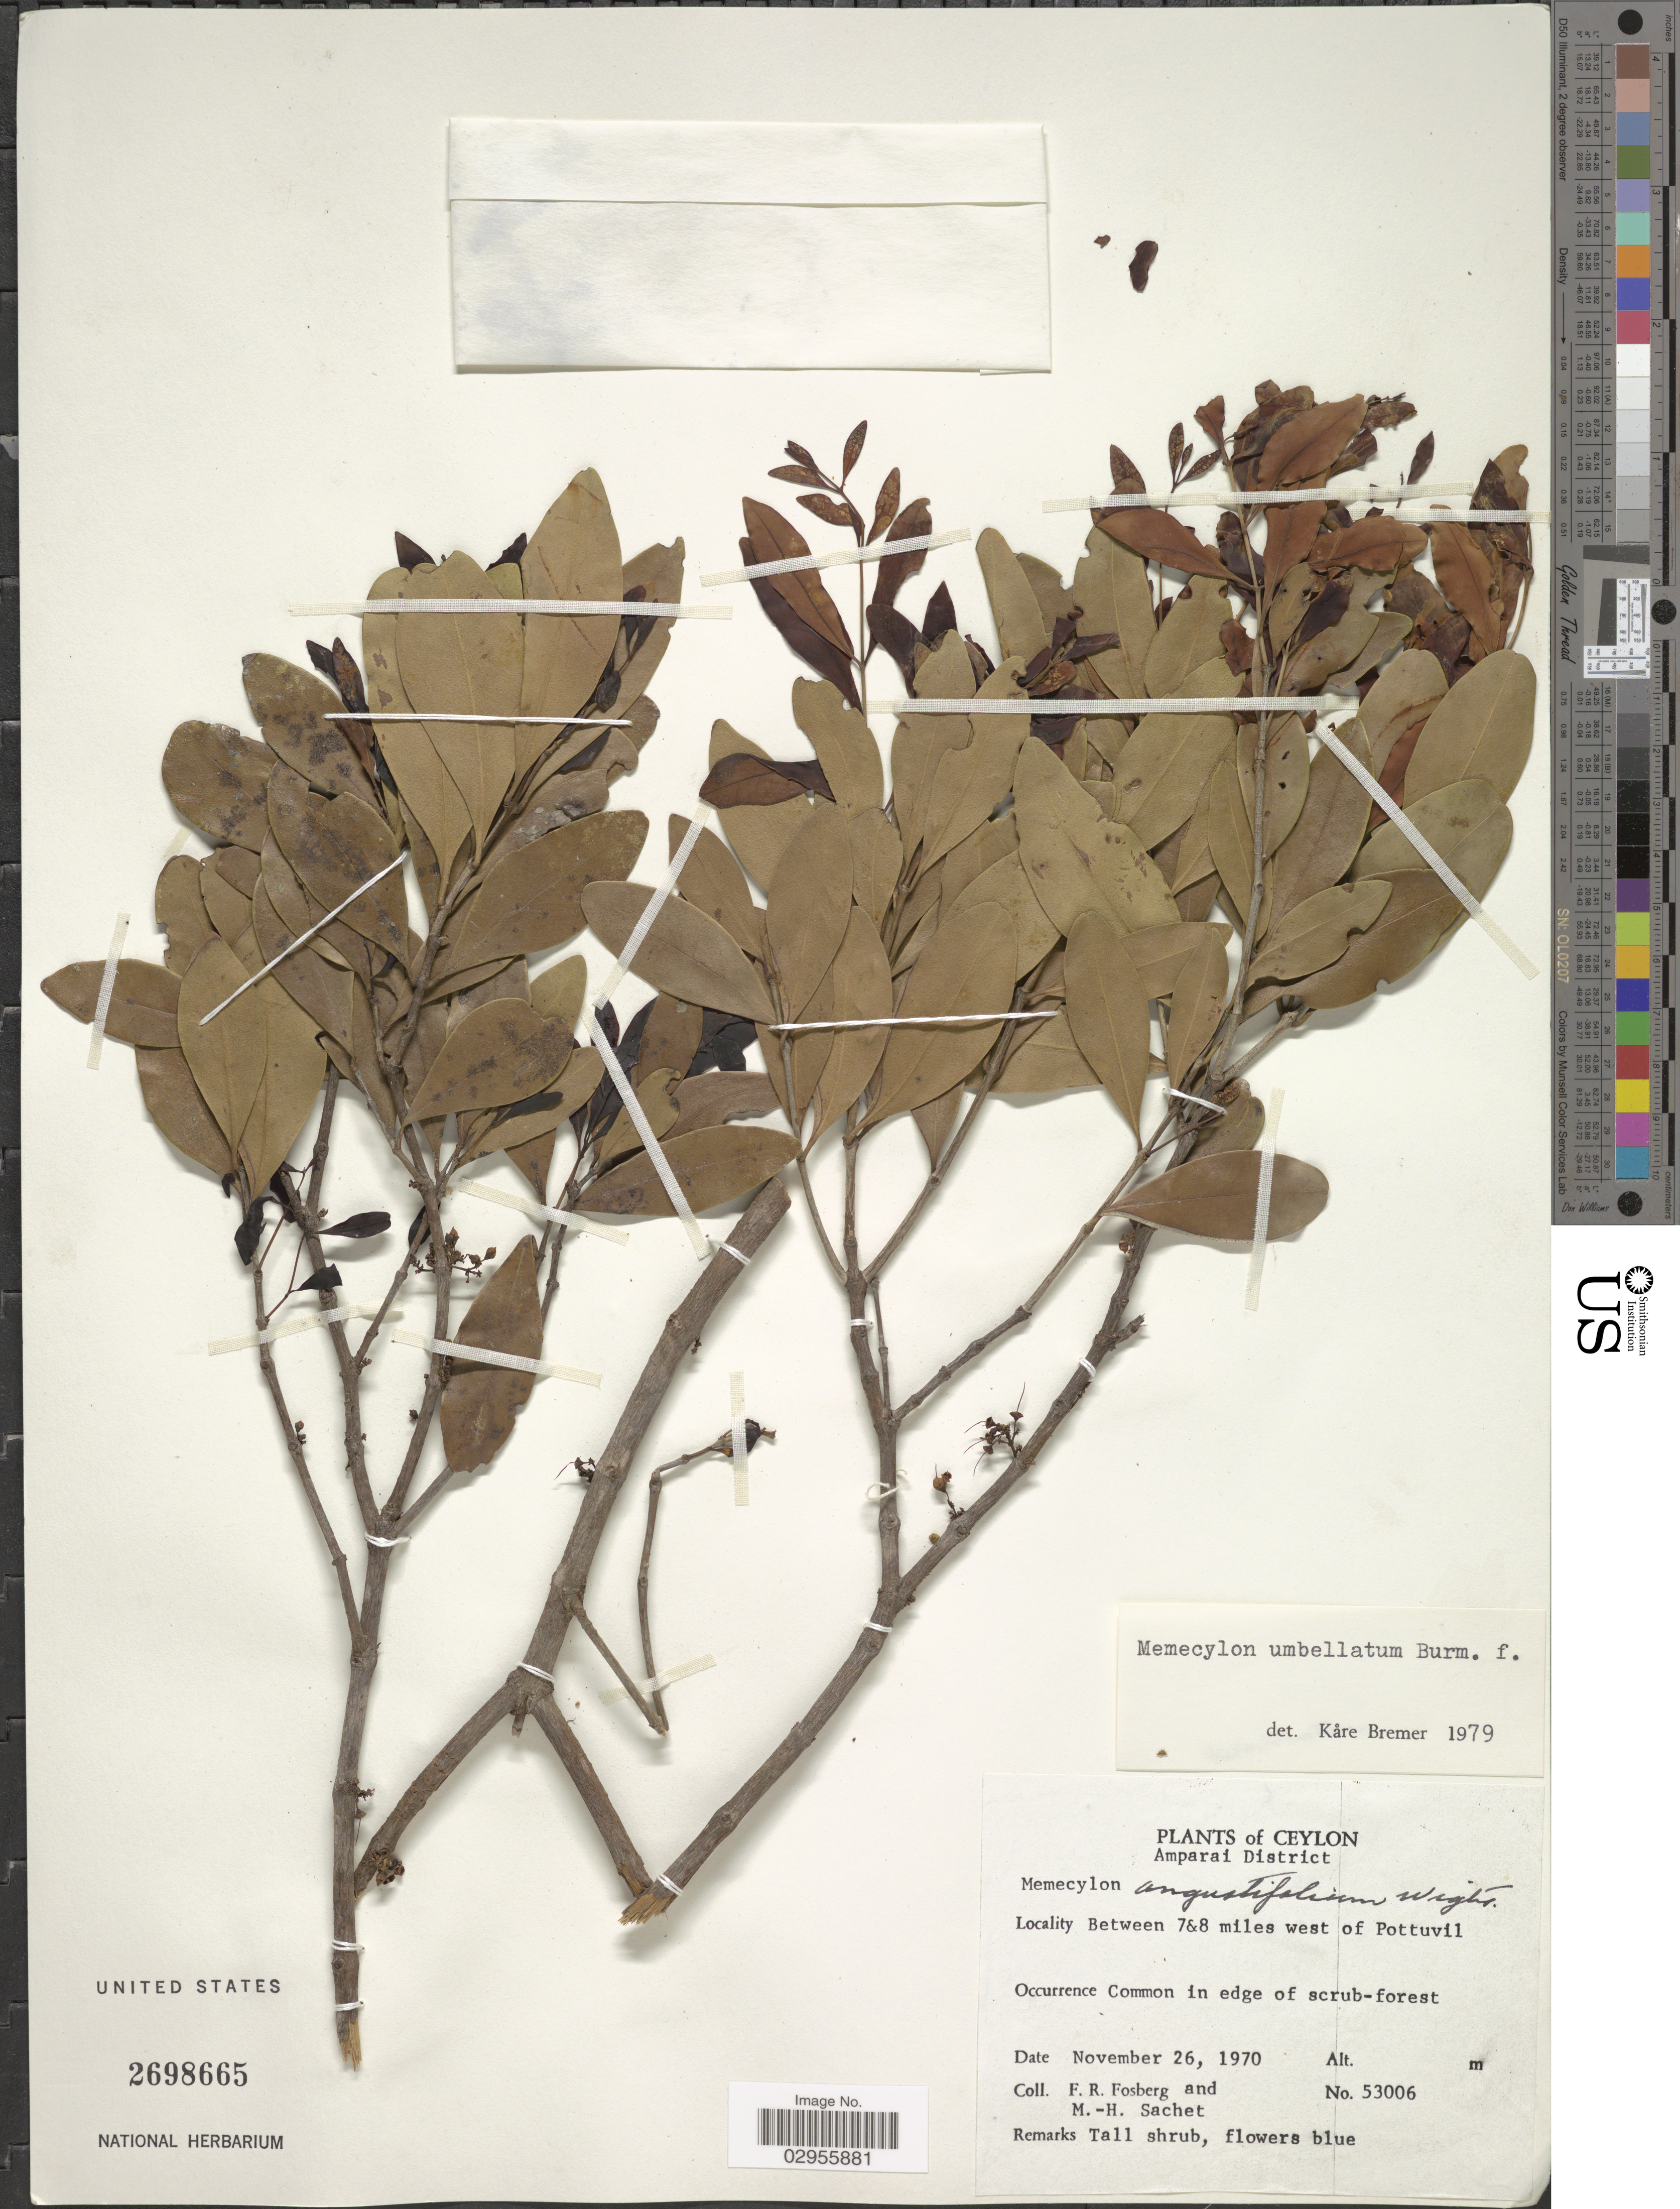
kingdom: Plantae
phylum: Tracheophyta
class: Magnoliopsida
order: Myrtales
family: Melastomataceae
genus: Memecylon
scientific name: Memecylon umbellatum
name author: Burm. f.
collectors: F. R. Fosberg & M.-H. Sachet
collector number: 53006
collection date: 1970-11-26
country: Sri Lanka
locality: Ceylon. Amparai District. Between 7&8 miles west of Pottuvil.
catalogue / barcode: US 2698665